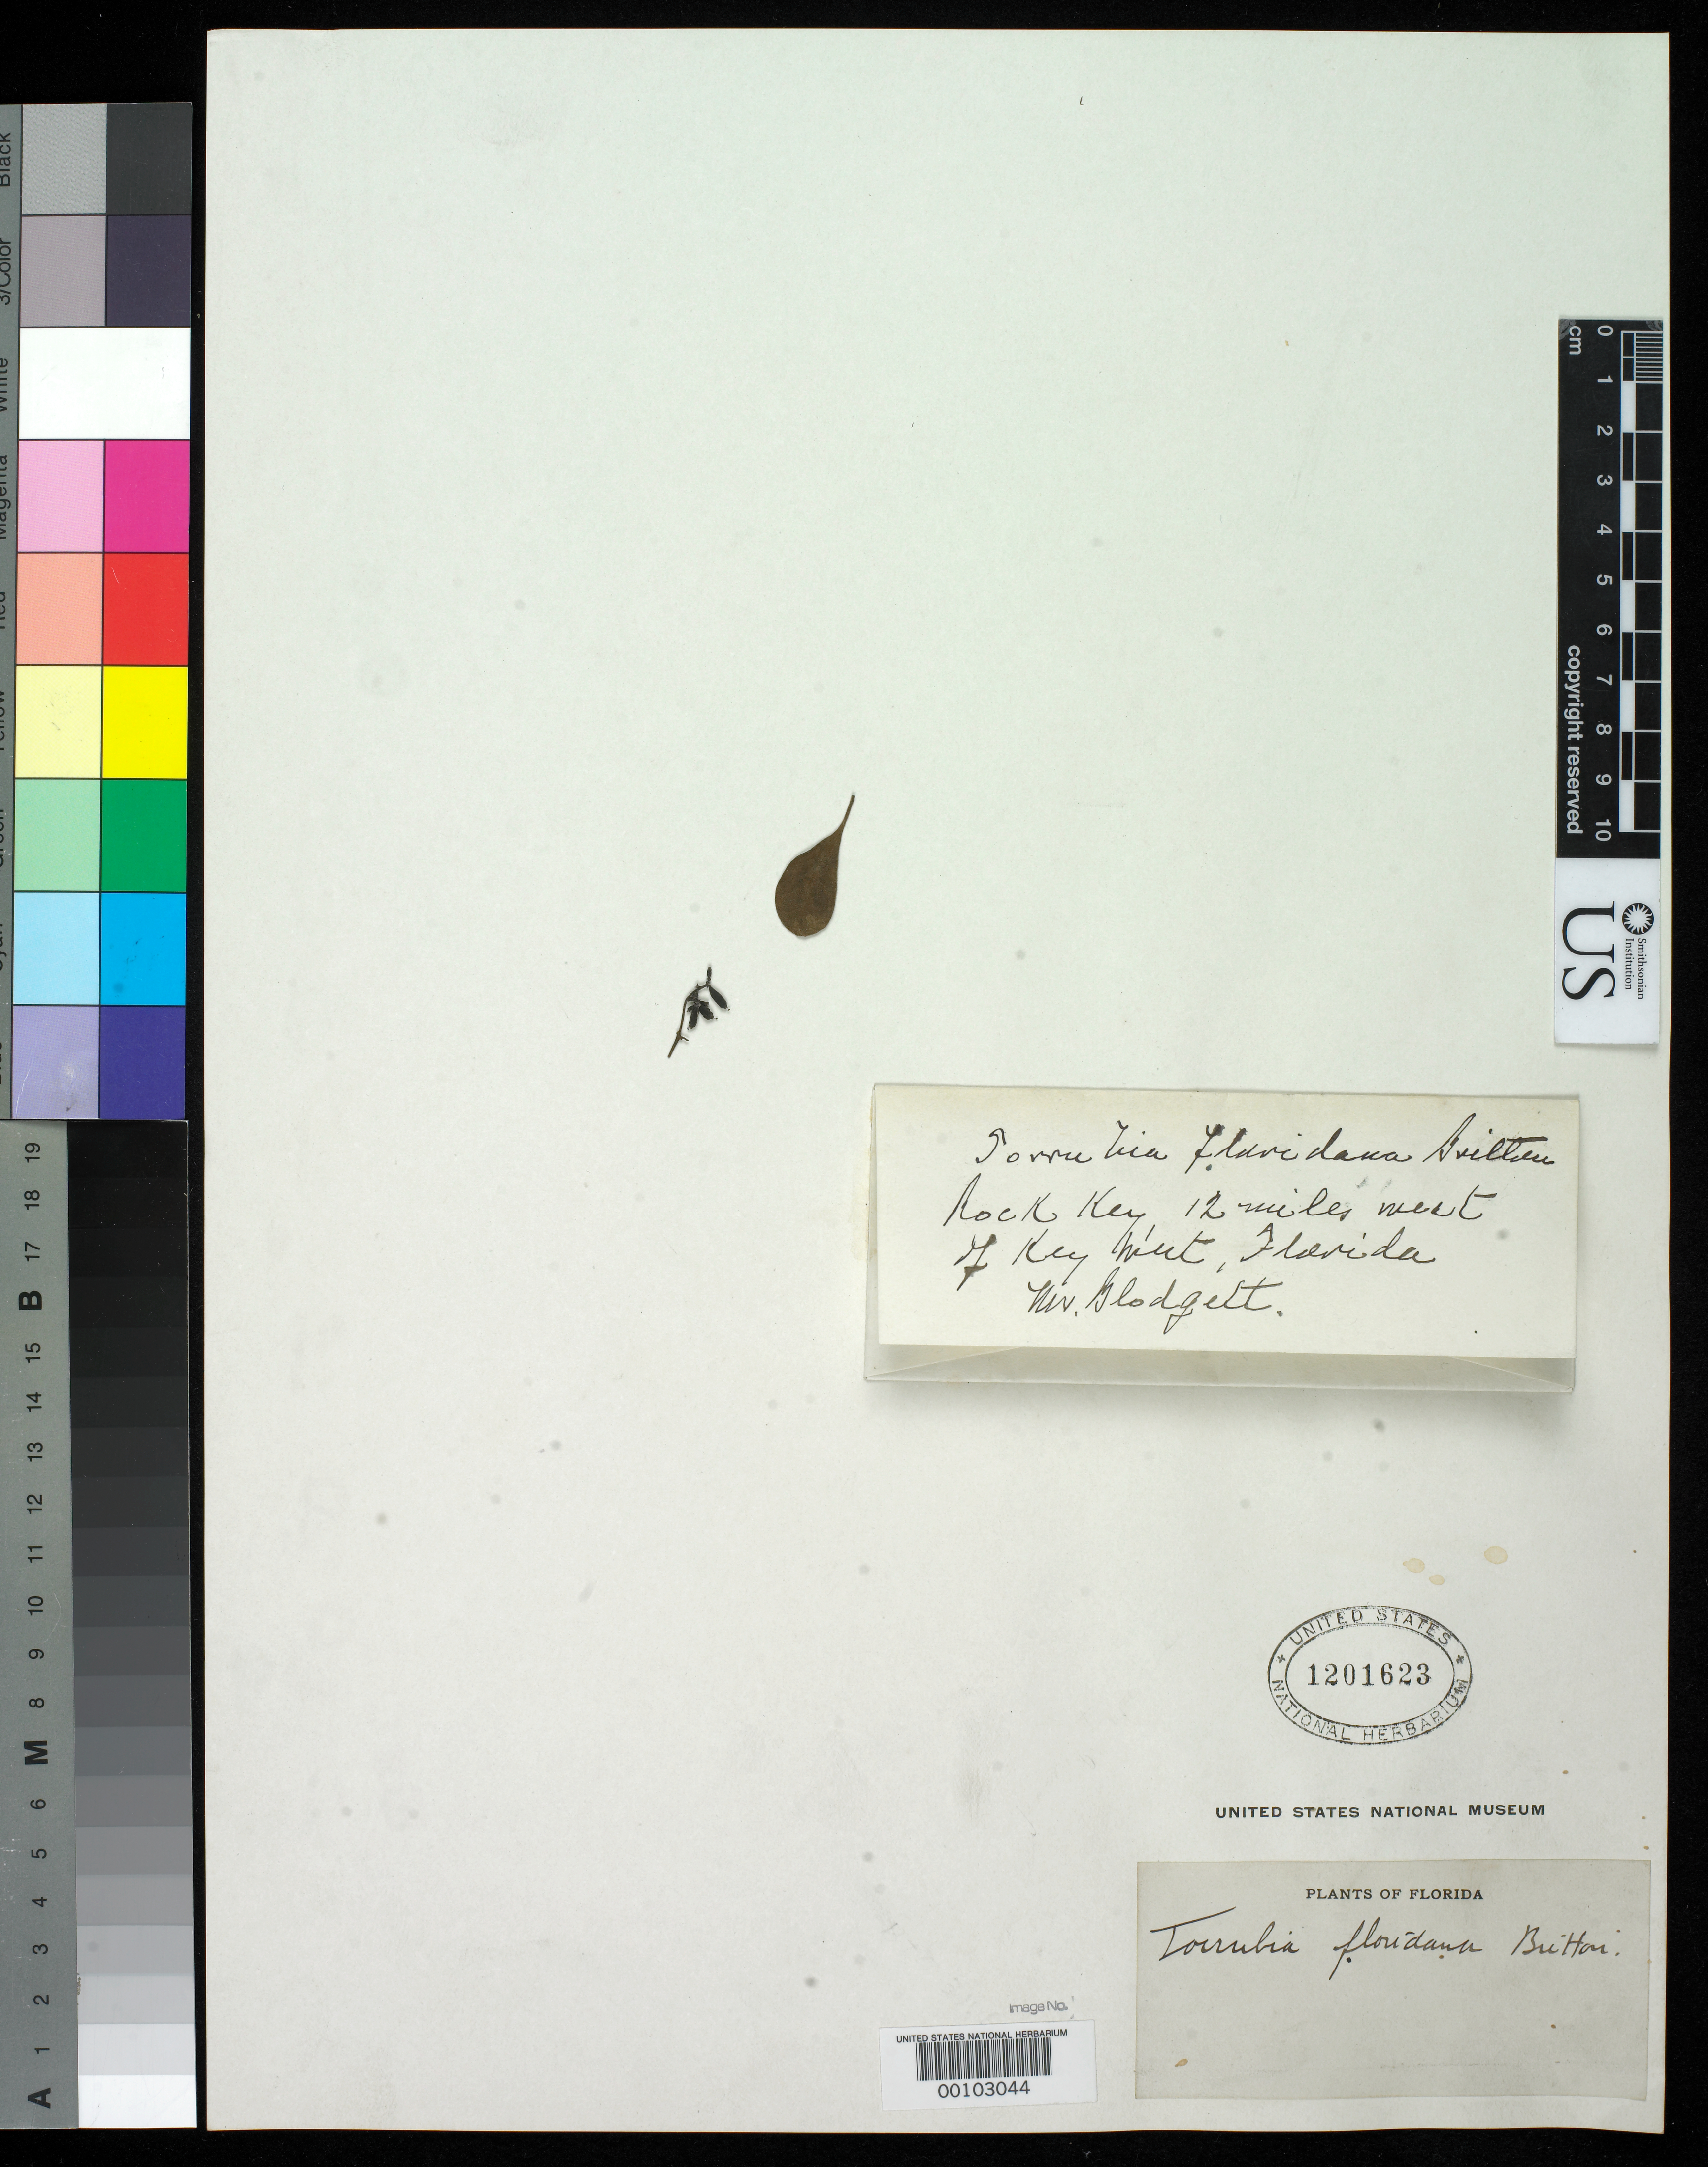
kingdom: Plantae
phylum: Tracheophyta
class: Magnoliopsida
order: Caryophyllales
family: Nyctaginaceae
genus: Pisonia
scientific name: Pisonia floridana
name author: Britton ex Small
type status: Type Fragment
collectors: J. L. Blodgett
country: United States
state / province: Florida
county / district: Monroe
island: Rock Key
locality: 12 miles west of Key West.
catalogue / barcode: US 1201623